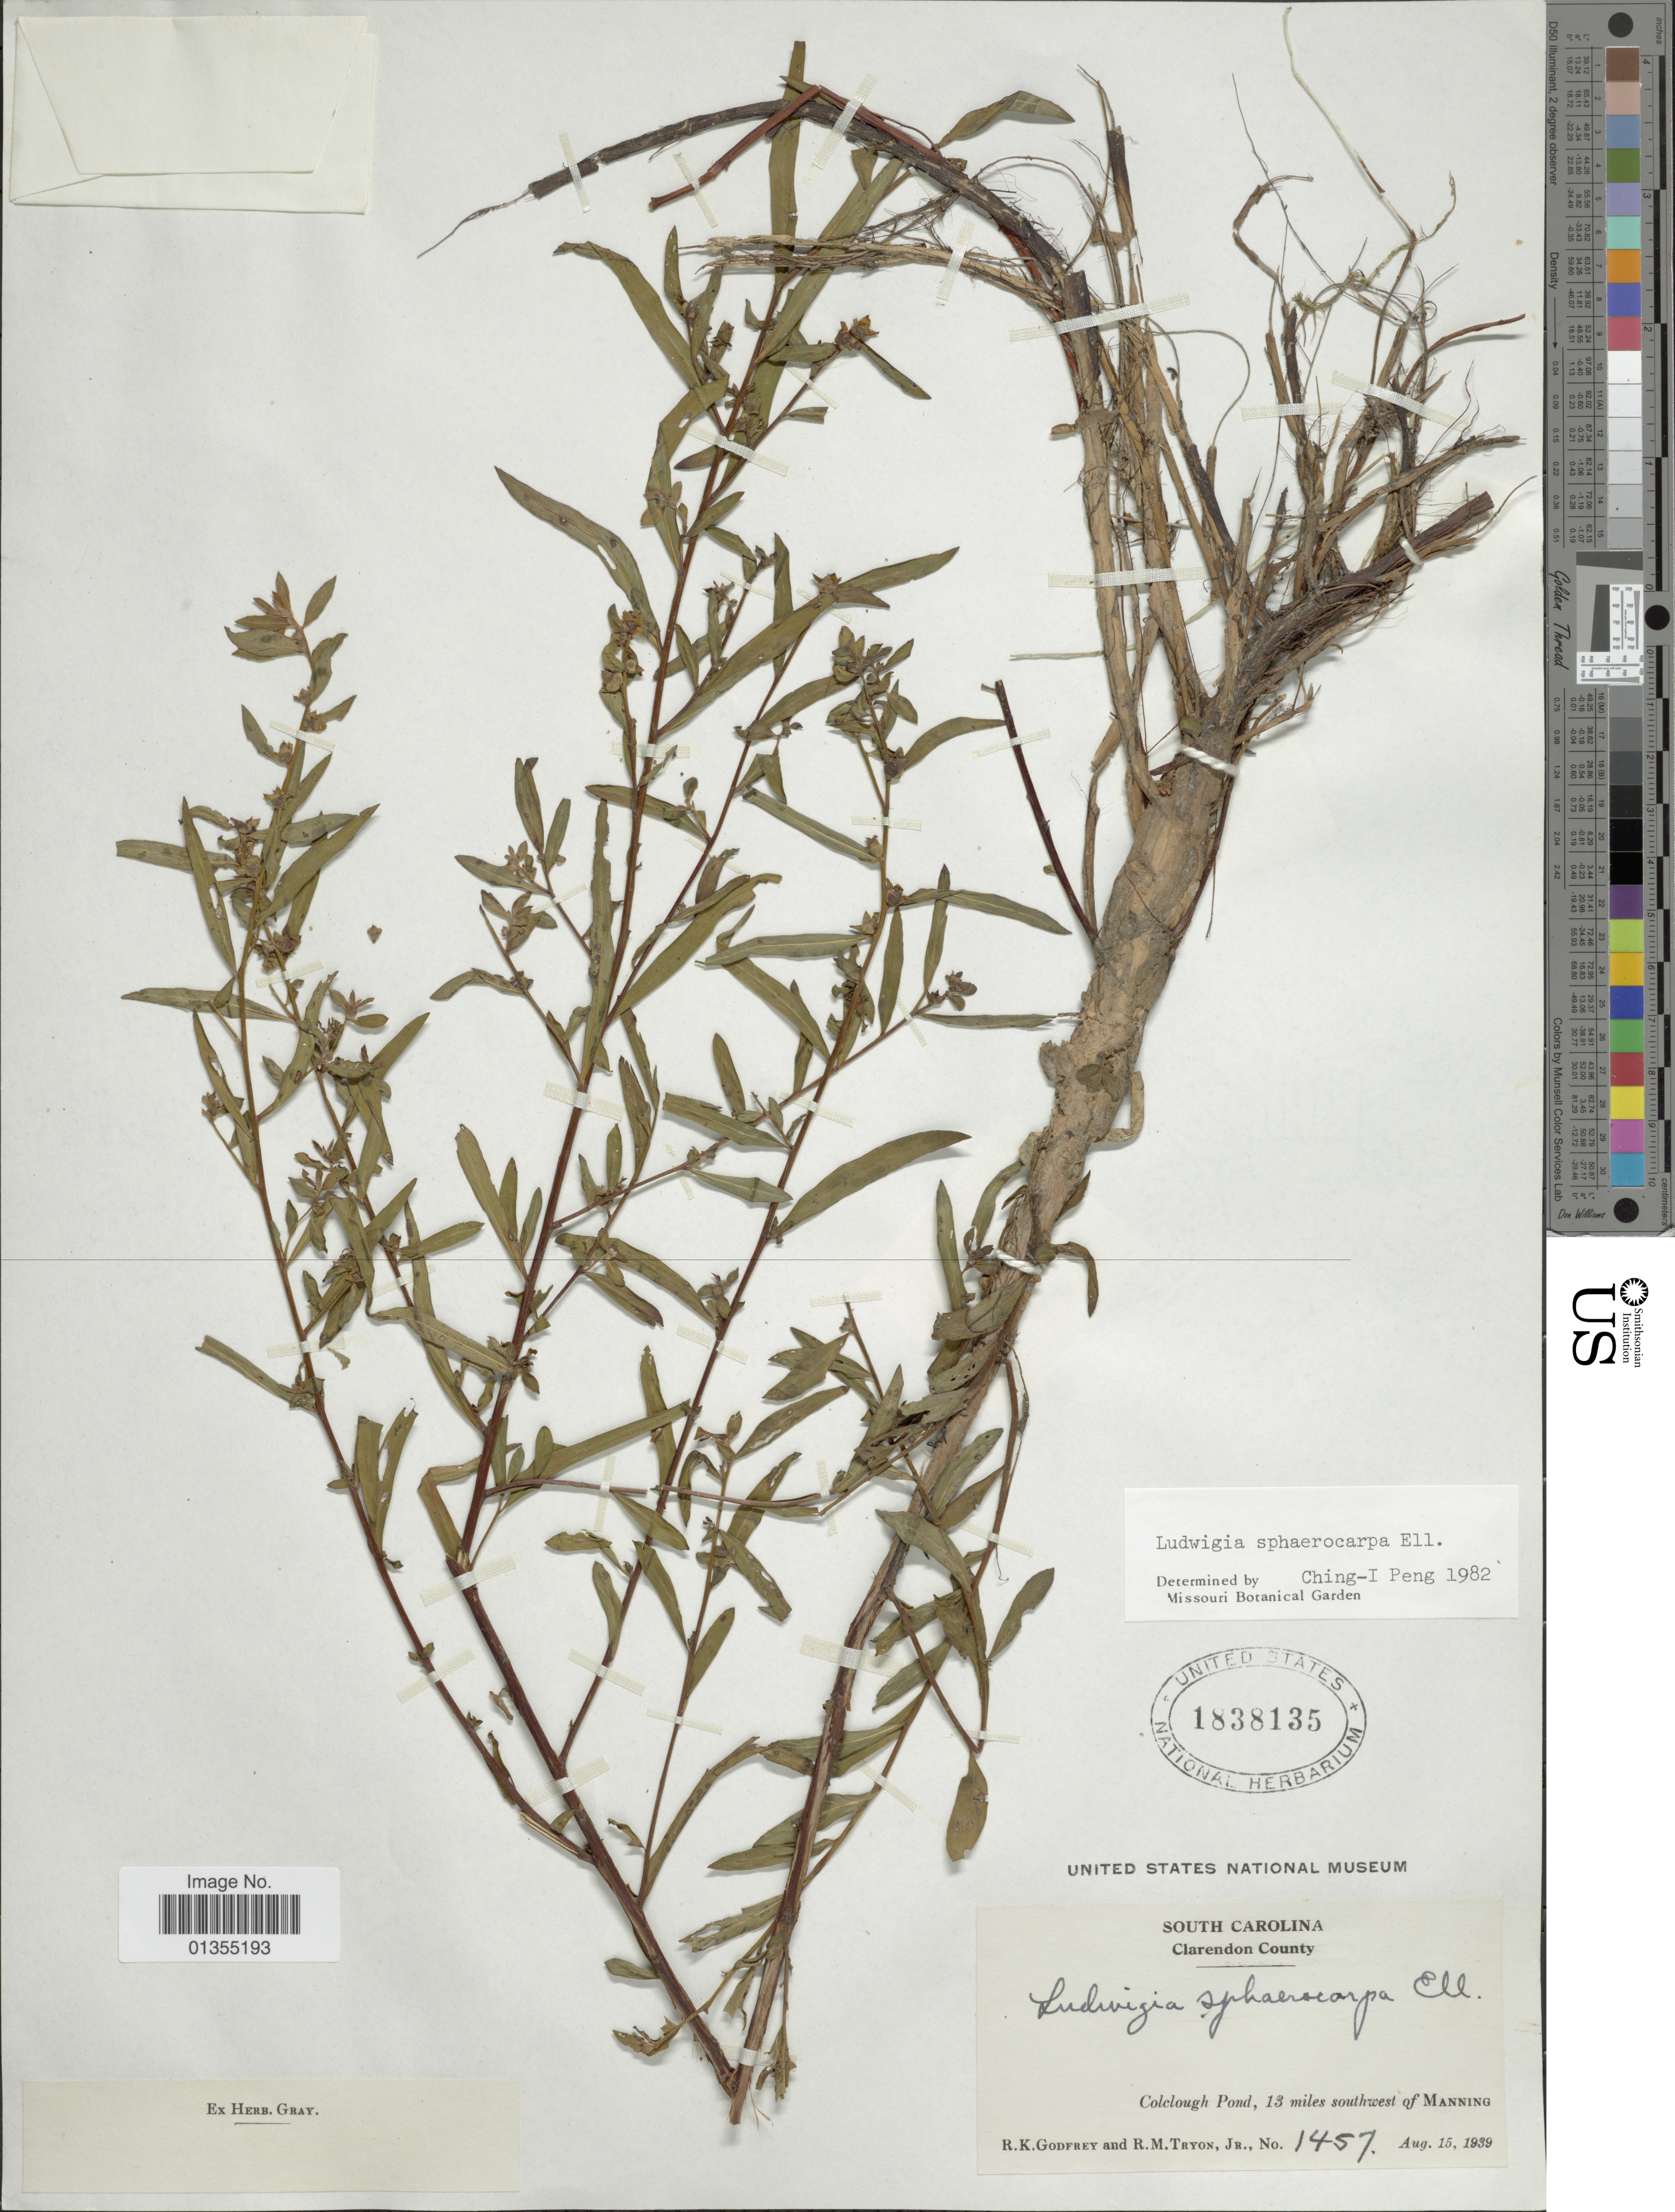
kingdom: Plantae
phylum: Tracheophyta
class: Magnoliopsida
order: Myrtales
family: Onagraceae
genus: Ludwigia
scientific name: Ludwigia sphaerocarpa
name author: Elliott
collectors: R. K. Godfrey & R. M. Tryon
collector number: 1457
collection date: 1939-08-15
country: United States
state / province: South Carolina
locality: Colclough Pond, 13 miles southwest of Manning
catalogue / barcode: US 1838135